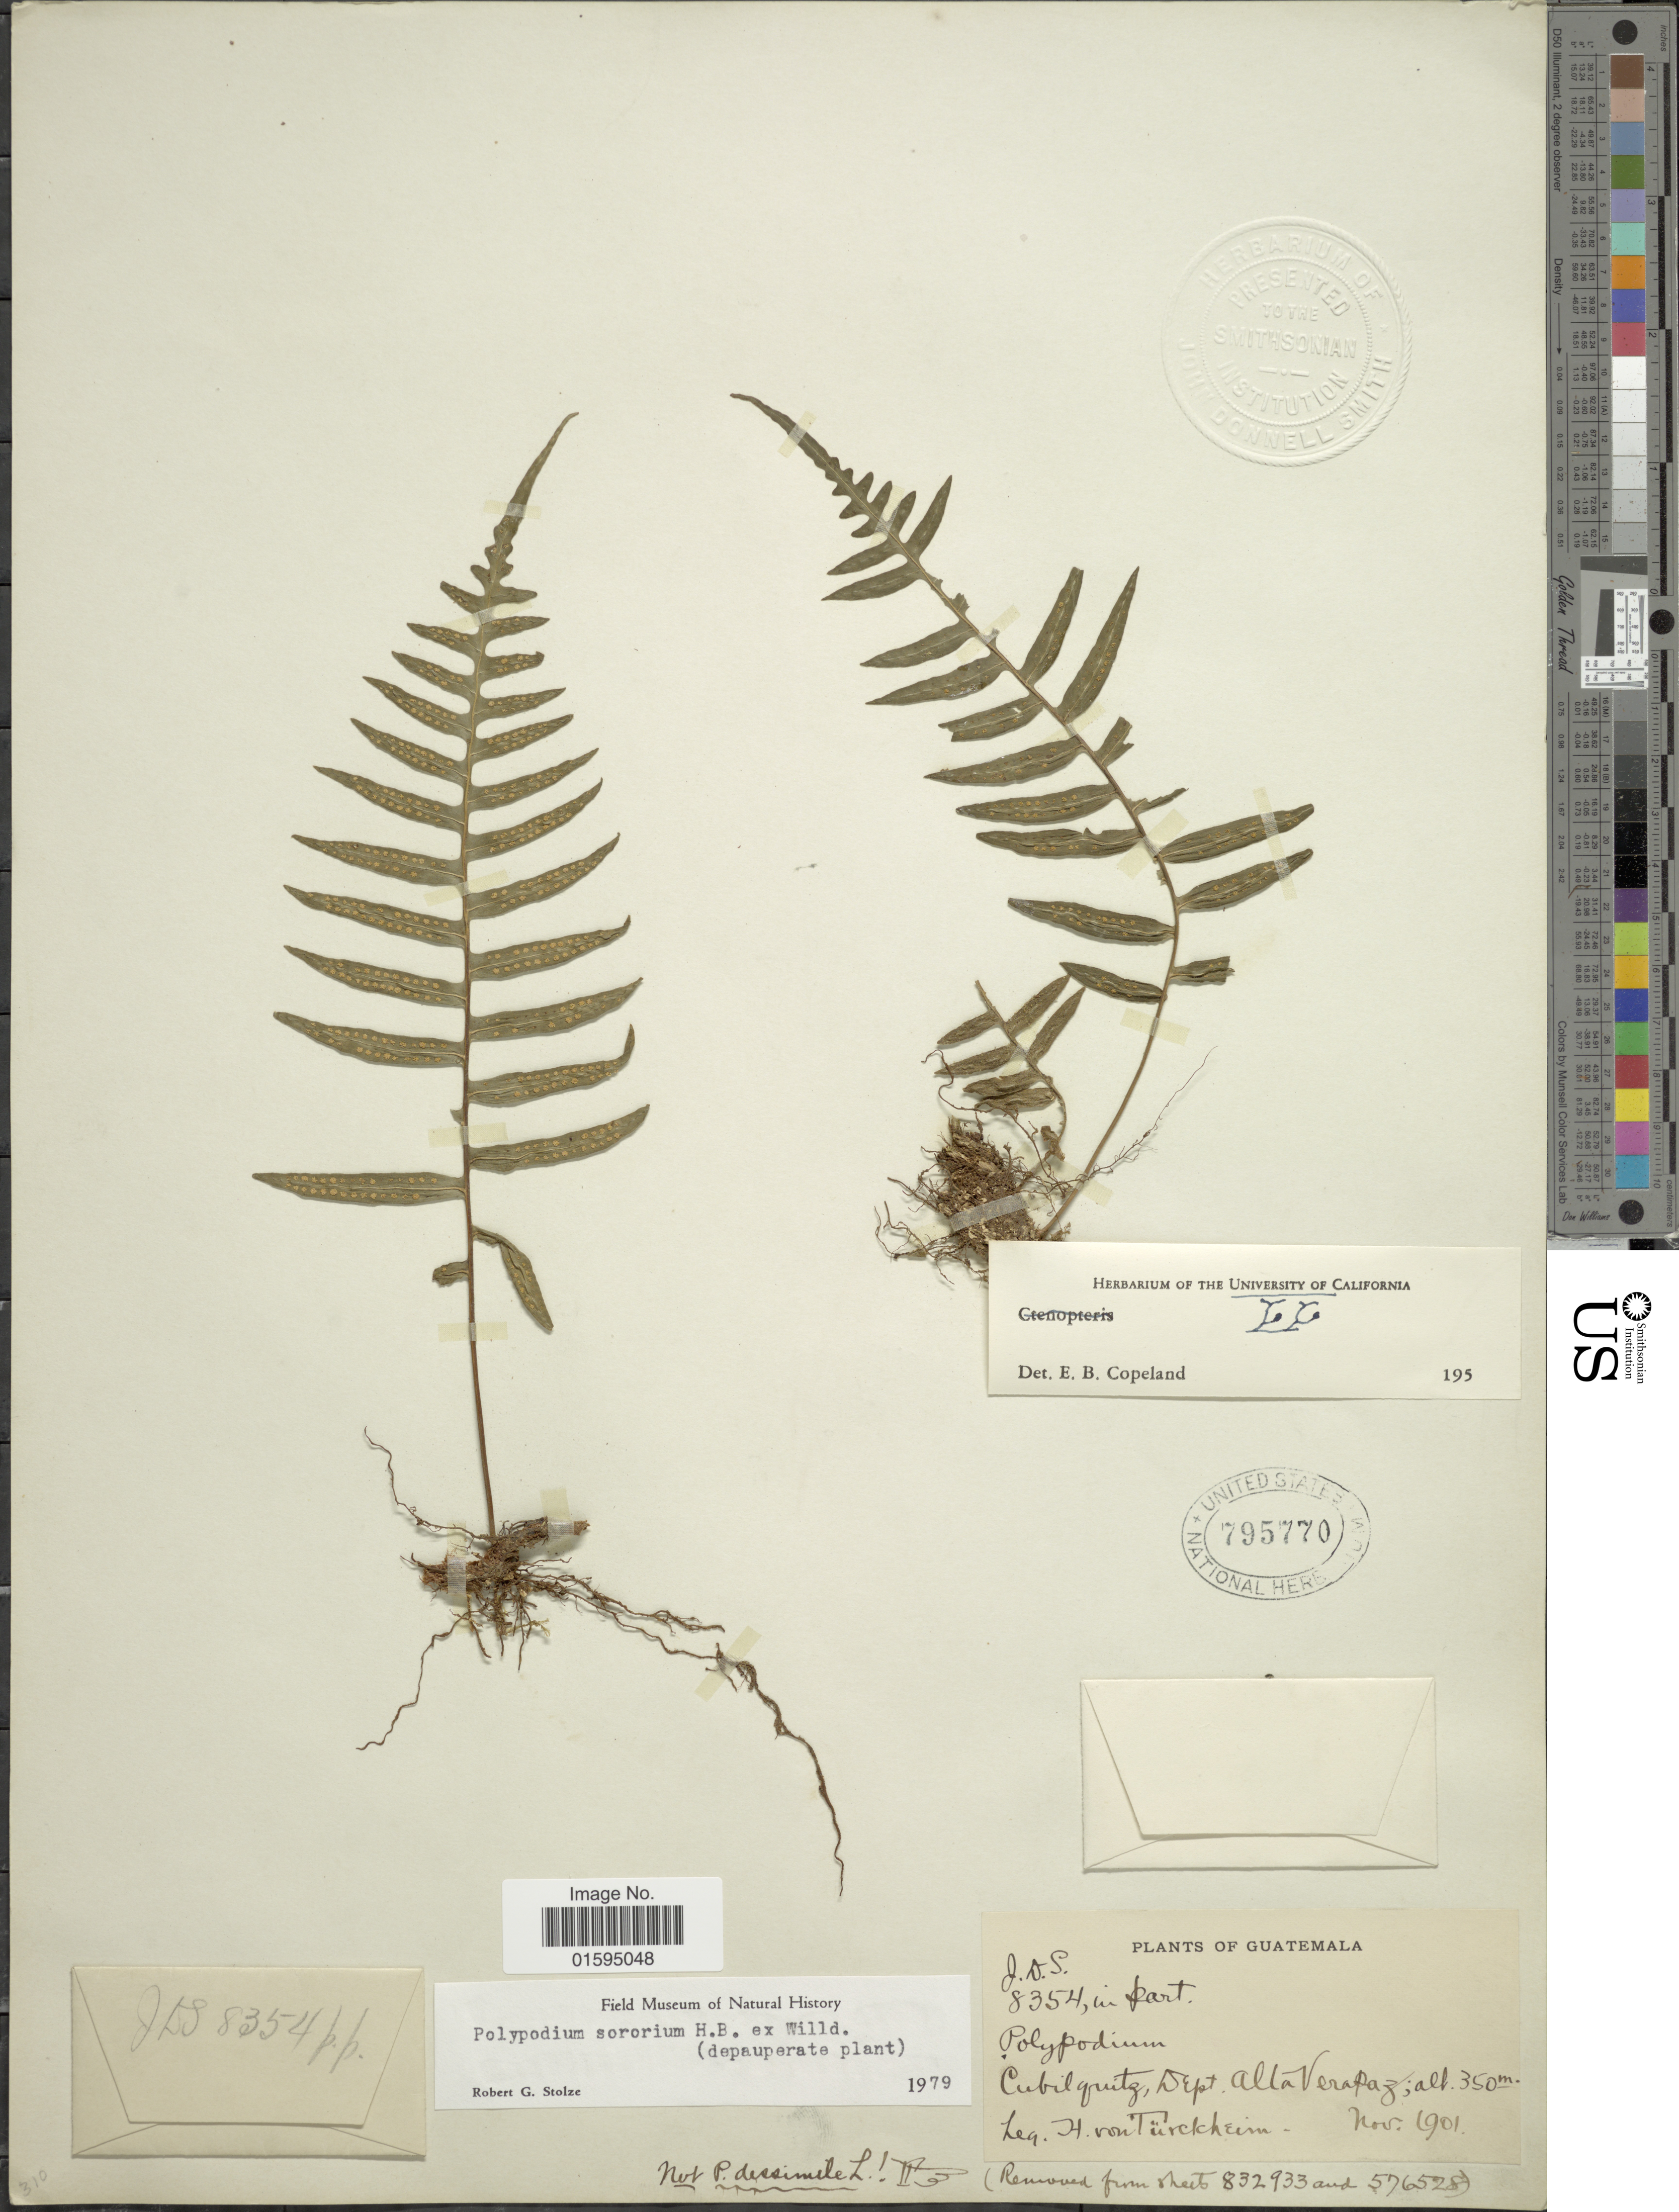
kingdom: Plantae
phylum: Tracheophyta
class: Polypodiopsida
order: Polypodiales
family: Polypodiaceae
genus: Polypodium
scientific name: Polypodium dulce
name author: Poir.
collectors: H. von Türckheim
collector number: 8354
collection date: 1901-11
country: Guatemala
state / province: Alta Verapaz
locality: Cubilquitz, Depart, Alta Verapaz.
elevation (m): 350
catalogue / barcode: US 795770